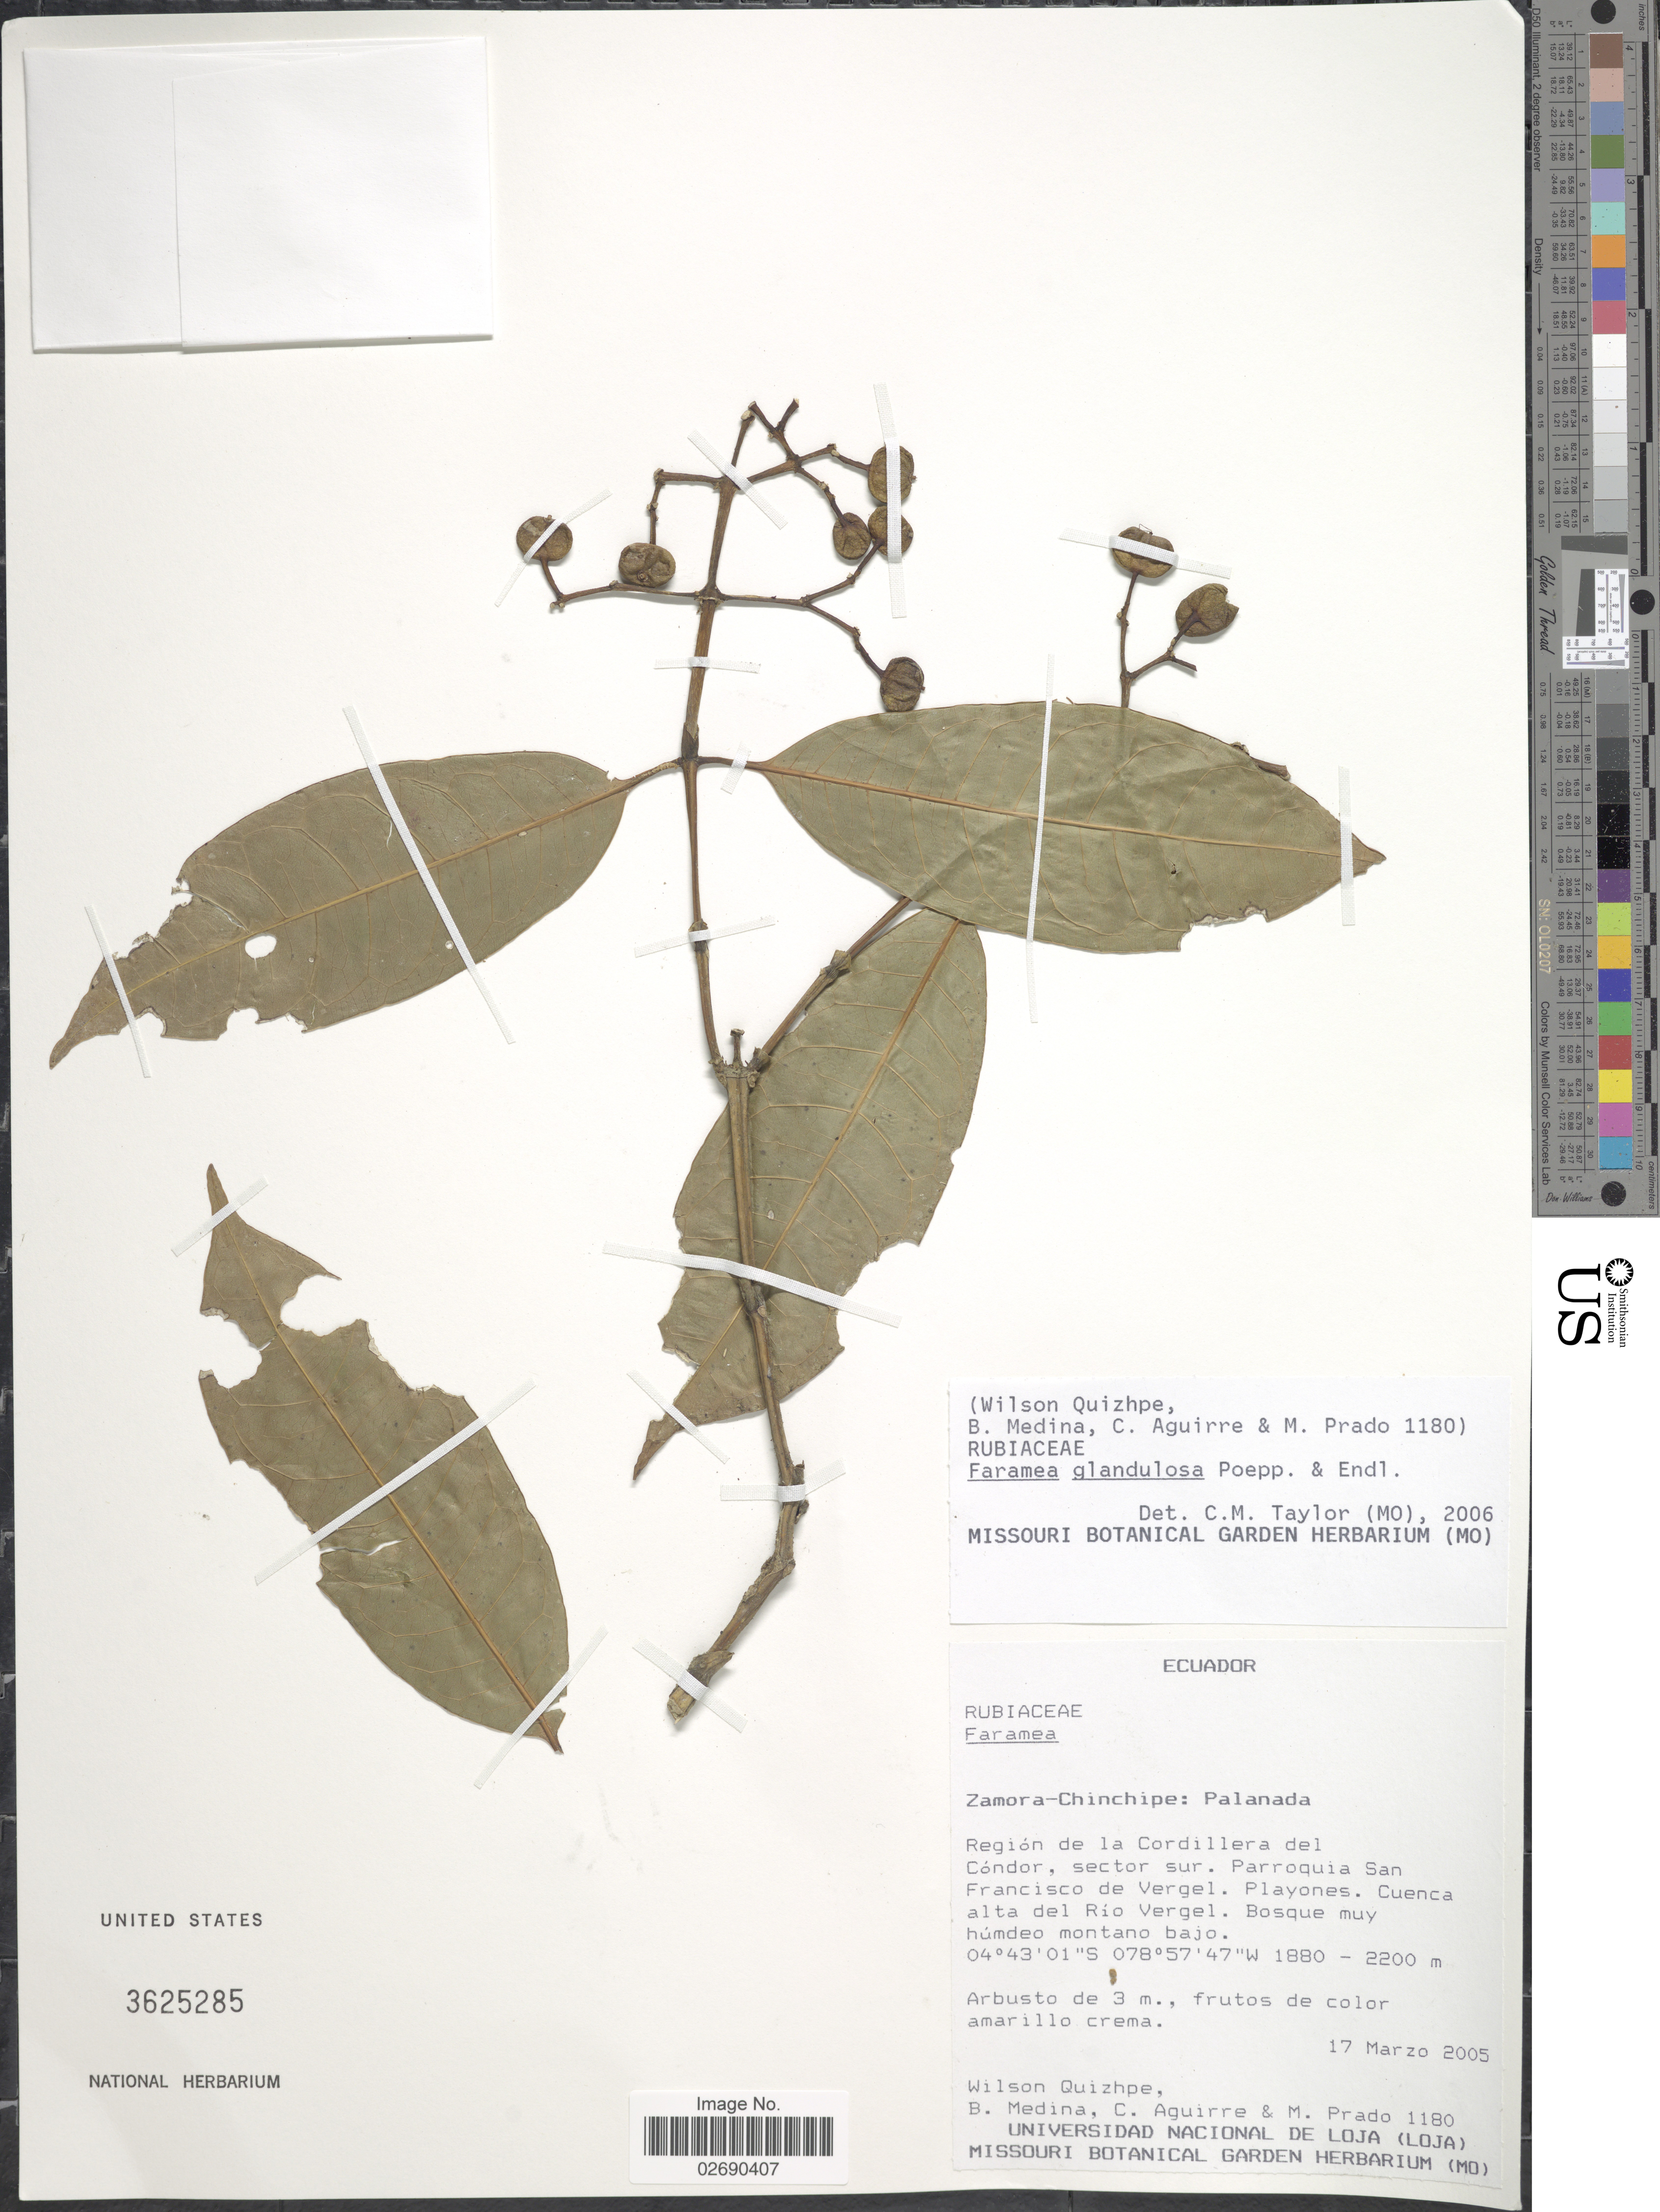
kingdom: Plantae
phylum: Tracheophyta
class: Magnoliopsida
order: Gentianales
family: Rubiaceae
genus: Faramea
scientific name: Faramea glandulosa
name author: Poepp.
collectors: W. Quizhpe, B. Medina, C. Aguirre & M. Prado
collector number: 1180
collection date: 2005-03-17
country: Ecuador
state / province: Zamora-Chinchipe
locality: Palanada. Región de la Cordillera del Cóndor, sector sur. Parroquia San Francisco de Vergel. Playones.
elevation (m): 1880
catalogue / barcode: US 3625285